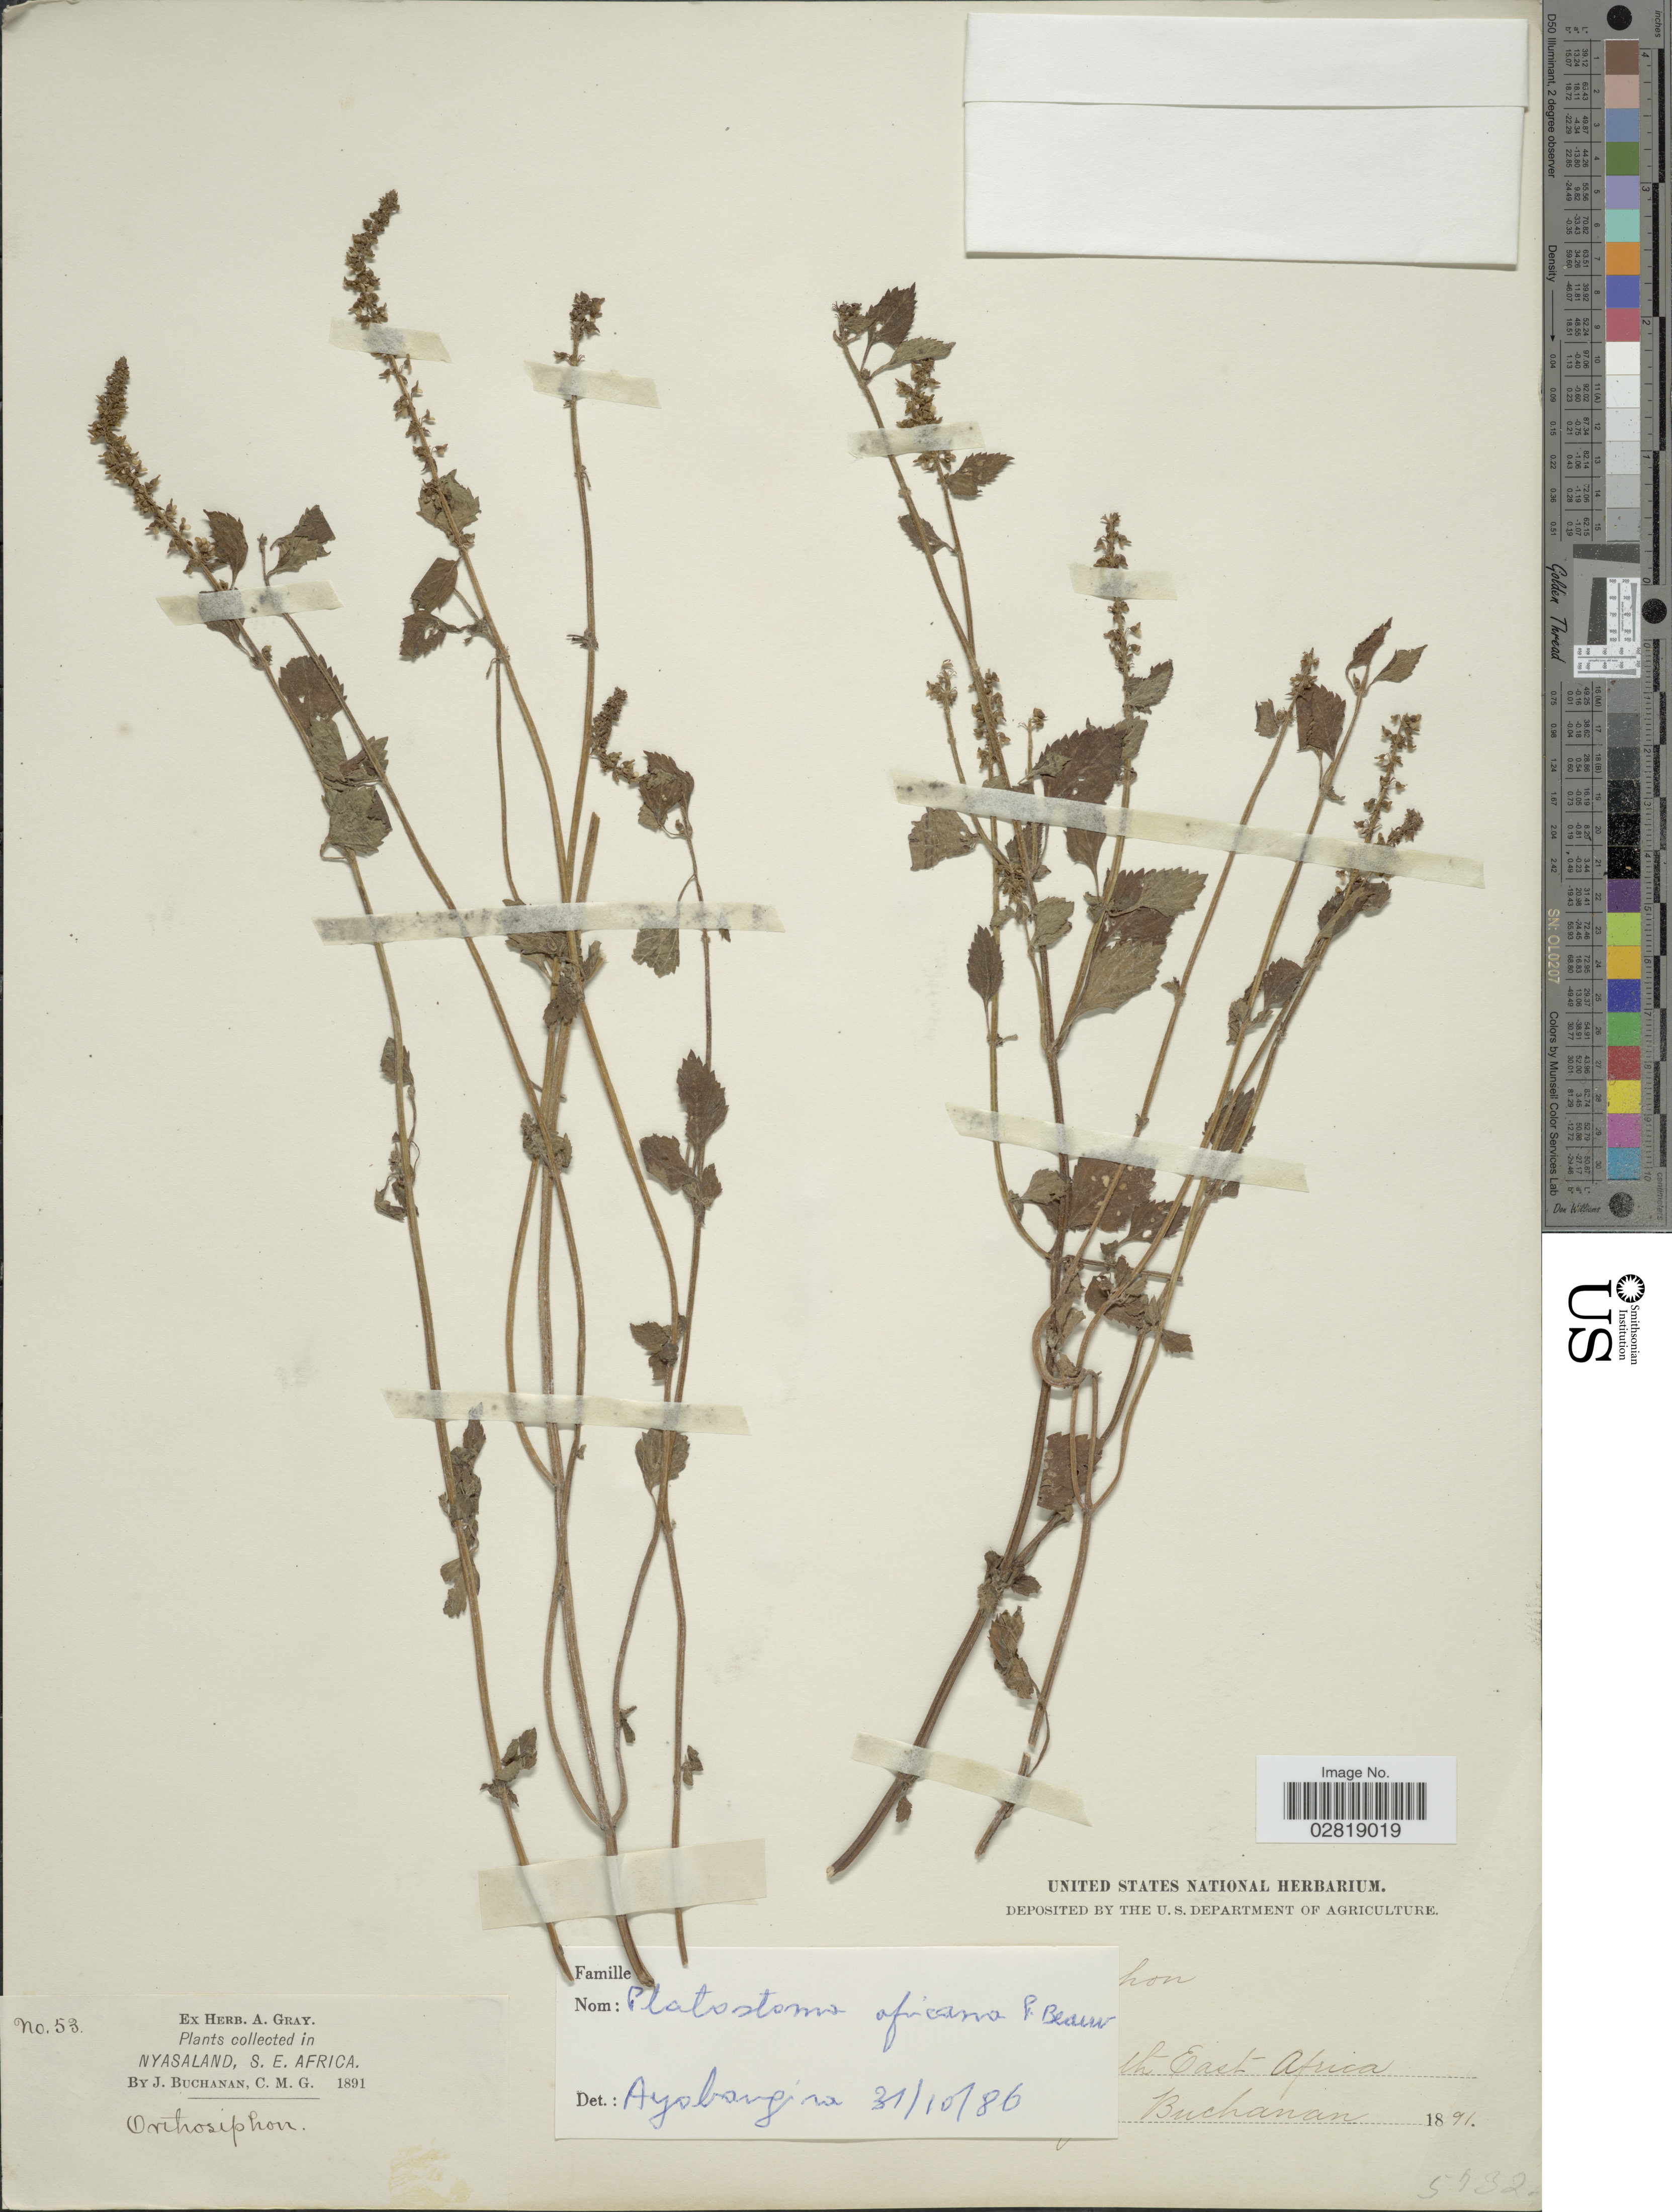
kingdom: Plantae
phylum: Tracheophyta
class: Magnoliopsida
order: Lamiales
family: Lamiaceae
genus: Platostoma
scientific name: Platostoma africanum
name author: P. Beauv.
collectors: J. Buchanan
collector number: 53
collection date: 1891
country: Malawi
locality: Nyasaland, South East Africa.